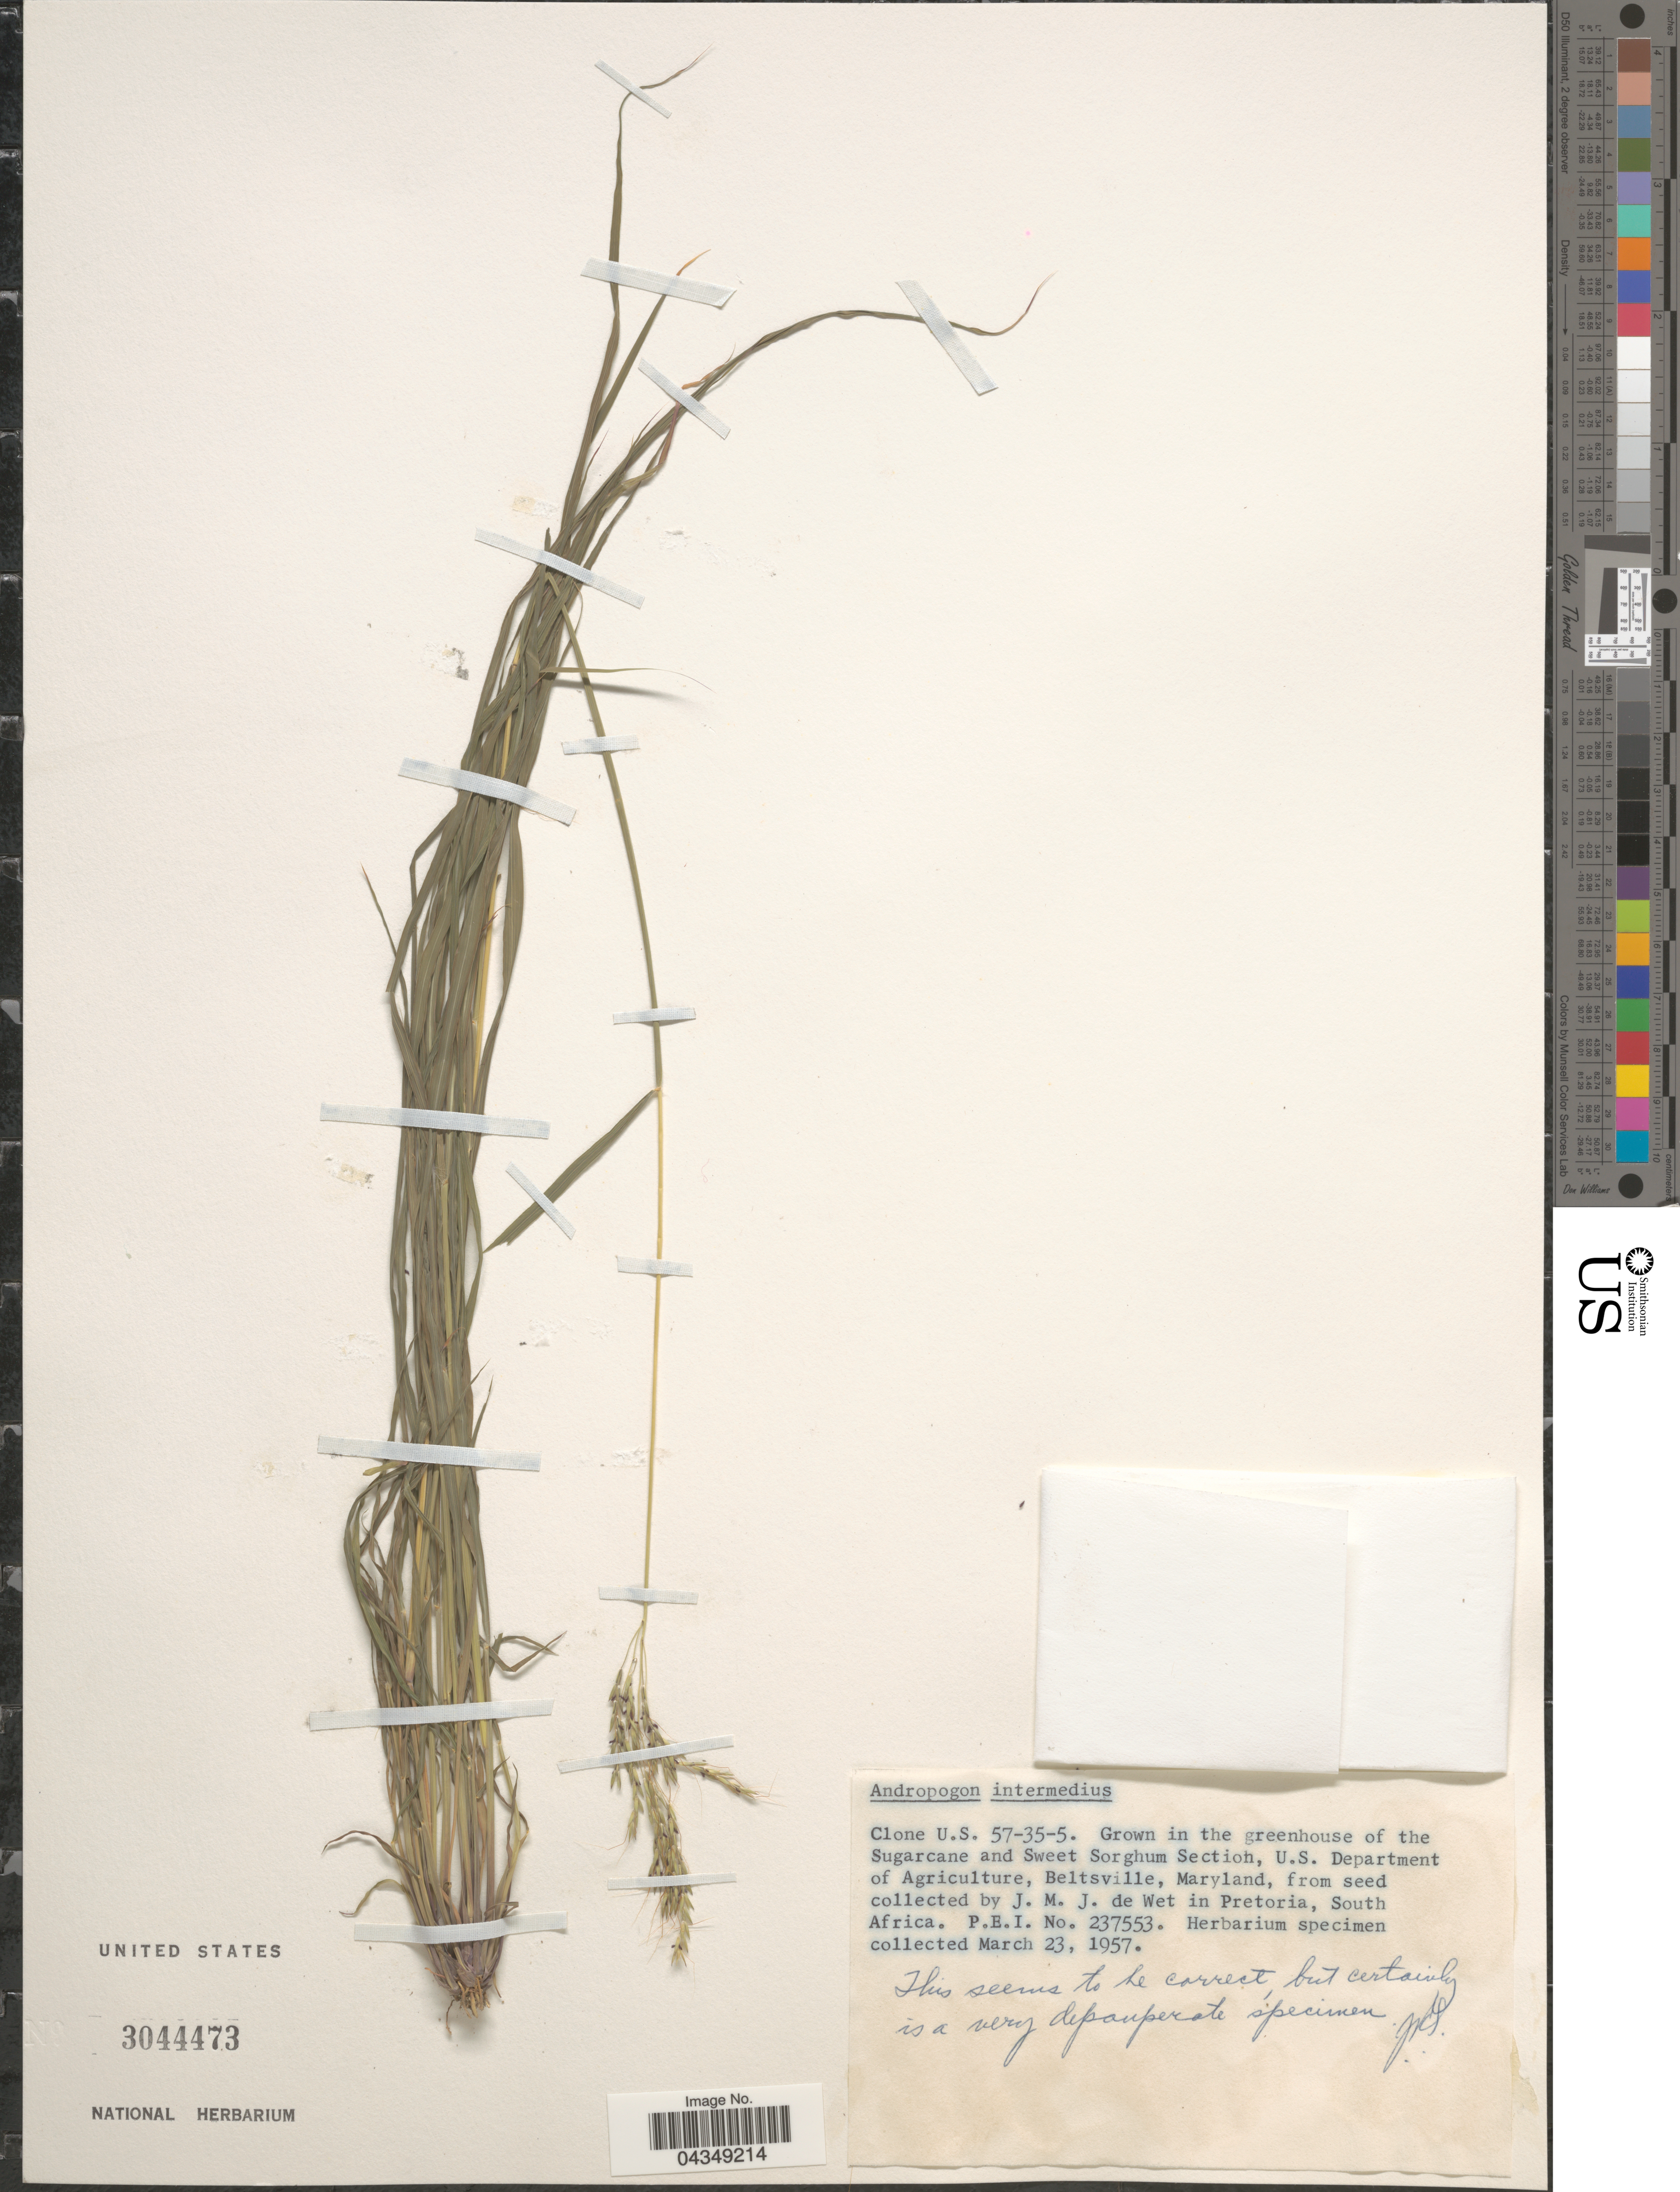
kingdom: Plantae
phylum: Tracheophyta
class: Liliopsida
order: Poales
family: Poaceae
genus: Bothriochloa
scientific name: Bothriochloa bladhii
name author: (Retz.) S.T. Blake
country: United States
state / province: Maryland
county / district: Prince George's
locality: Grown in the greenhouse of the Sugarcane and Sweet Sorghum Section, U.S. Department of Agriculture, Beltville.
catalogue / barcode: US 3044473